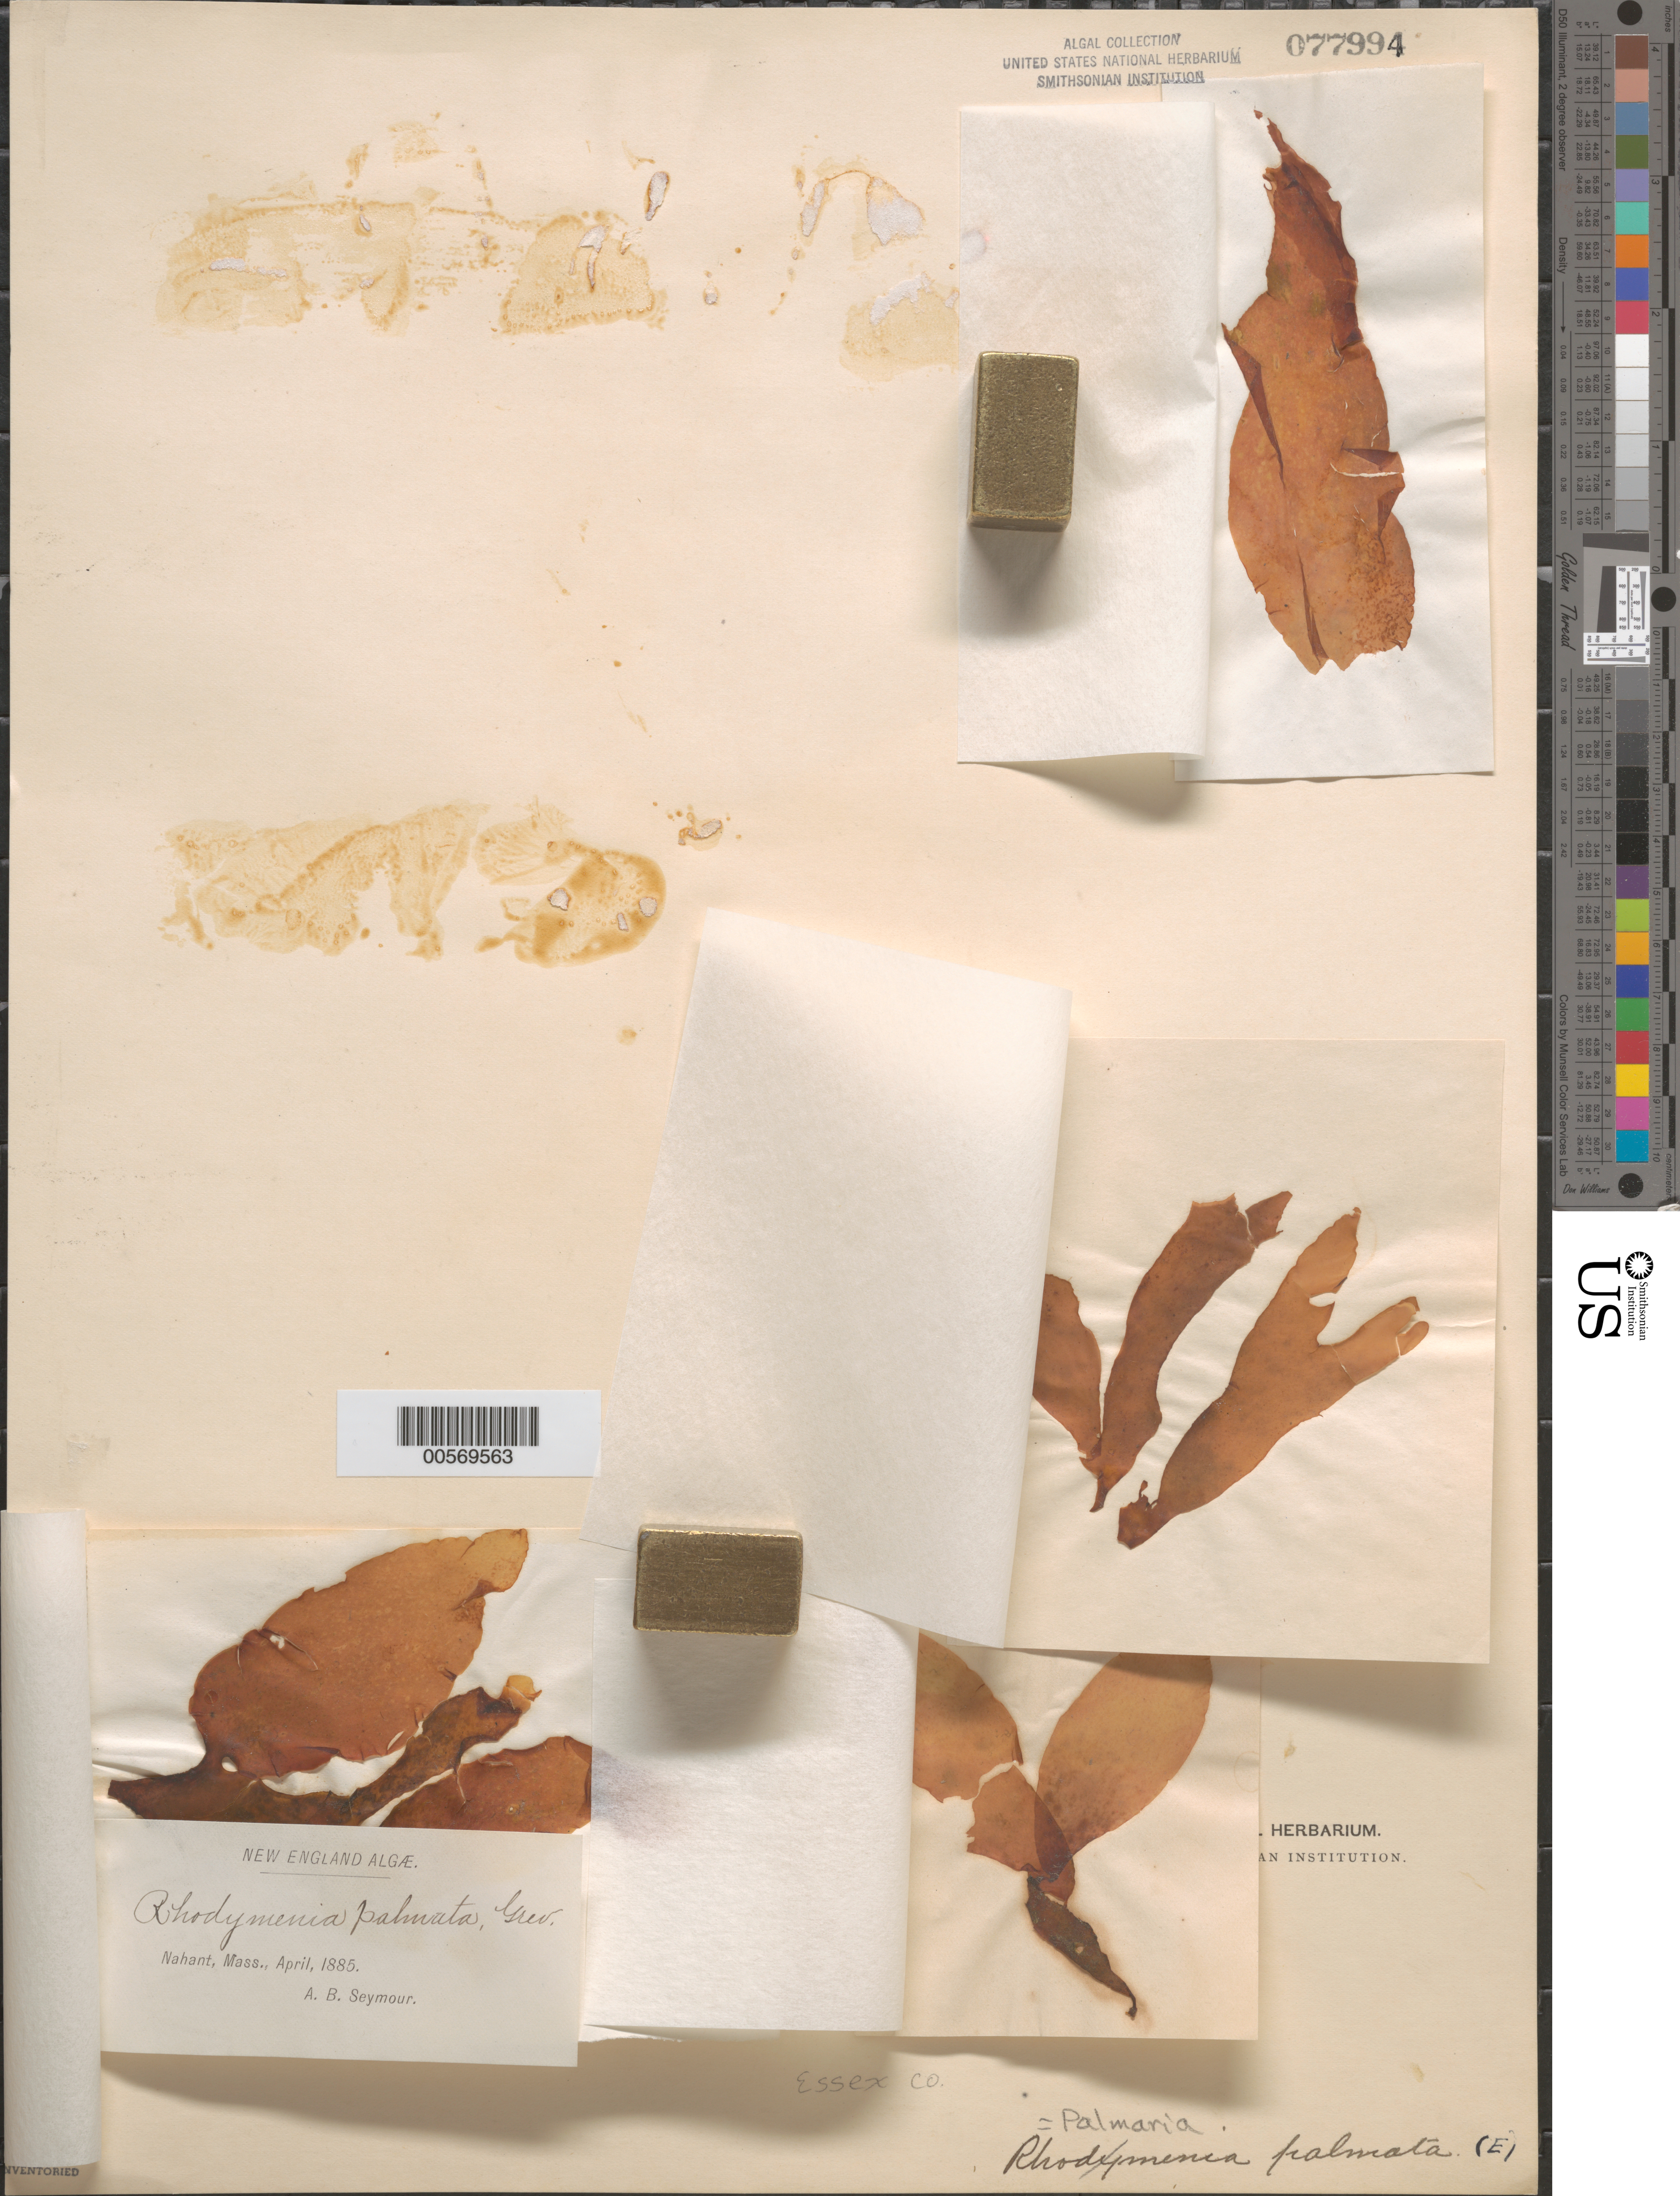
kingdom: Plantae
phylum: Rhodophyta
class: Florideophyceae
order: Palmariales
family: Palmariaceae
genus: Palmaria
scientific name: Palmaria palmata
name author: (L.) F. Weber & D. Mohr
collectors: A. Seymour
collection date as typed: Apr 1885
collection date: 1885-04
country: United States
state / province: Massachusetts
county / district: Essex County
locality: Nahant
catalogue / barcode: US 77994